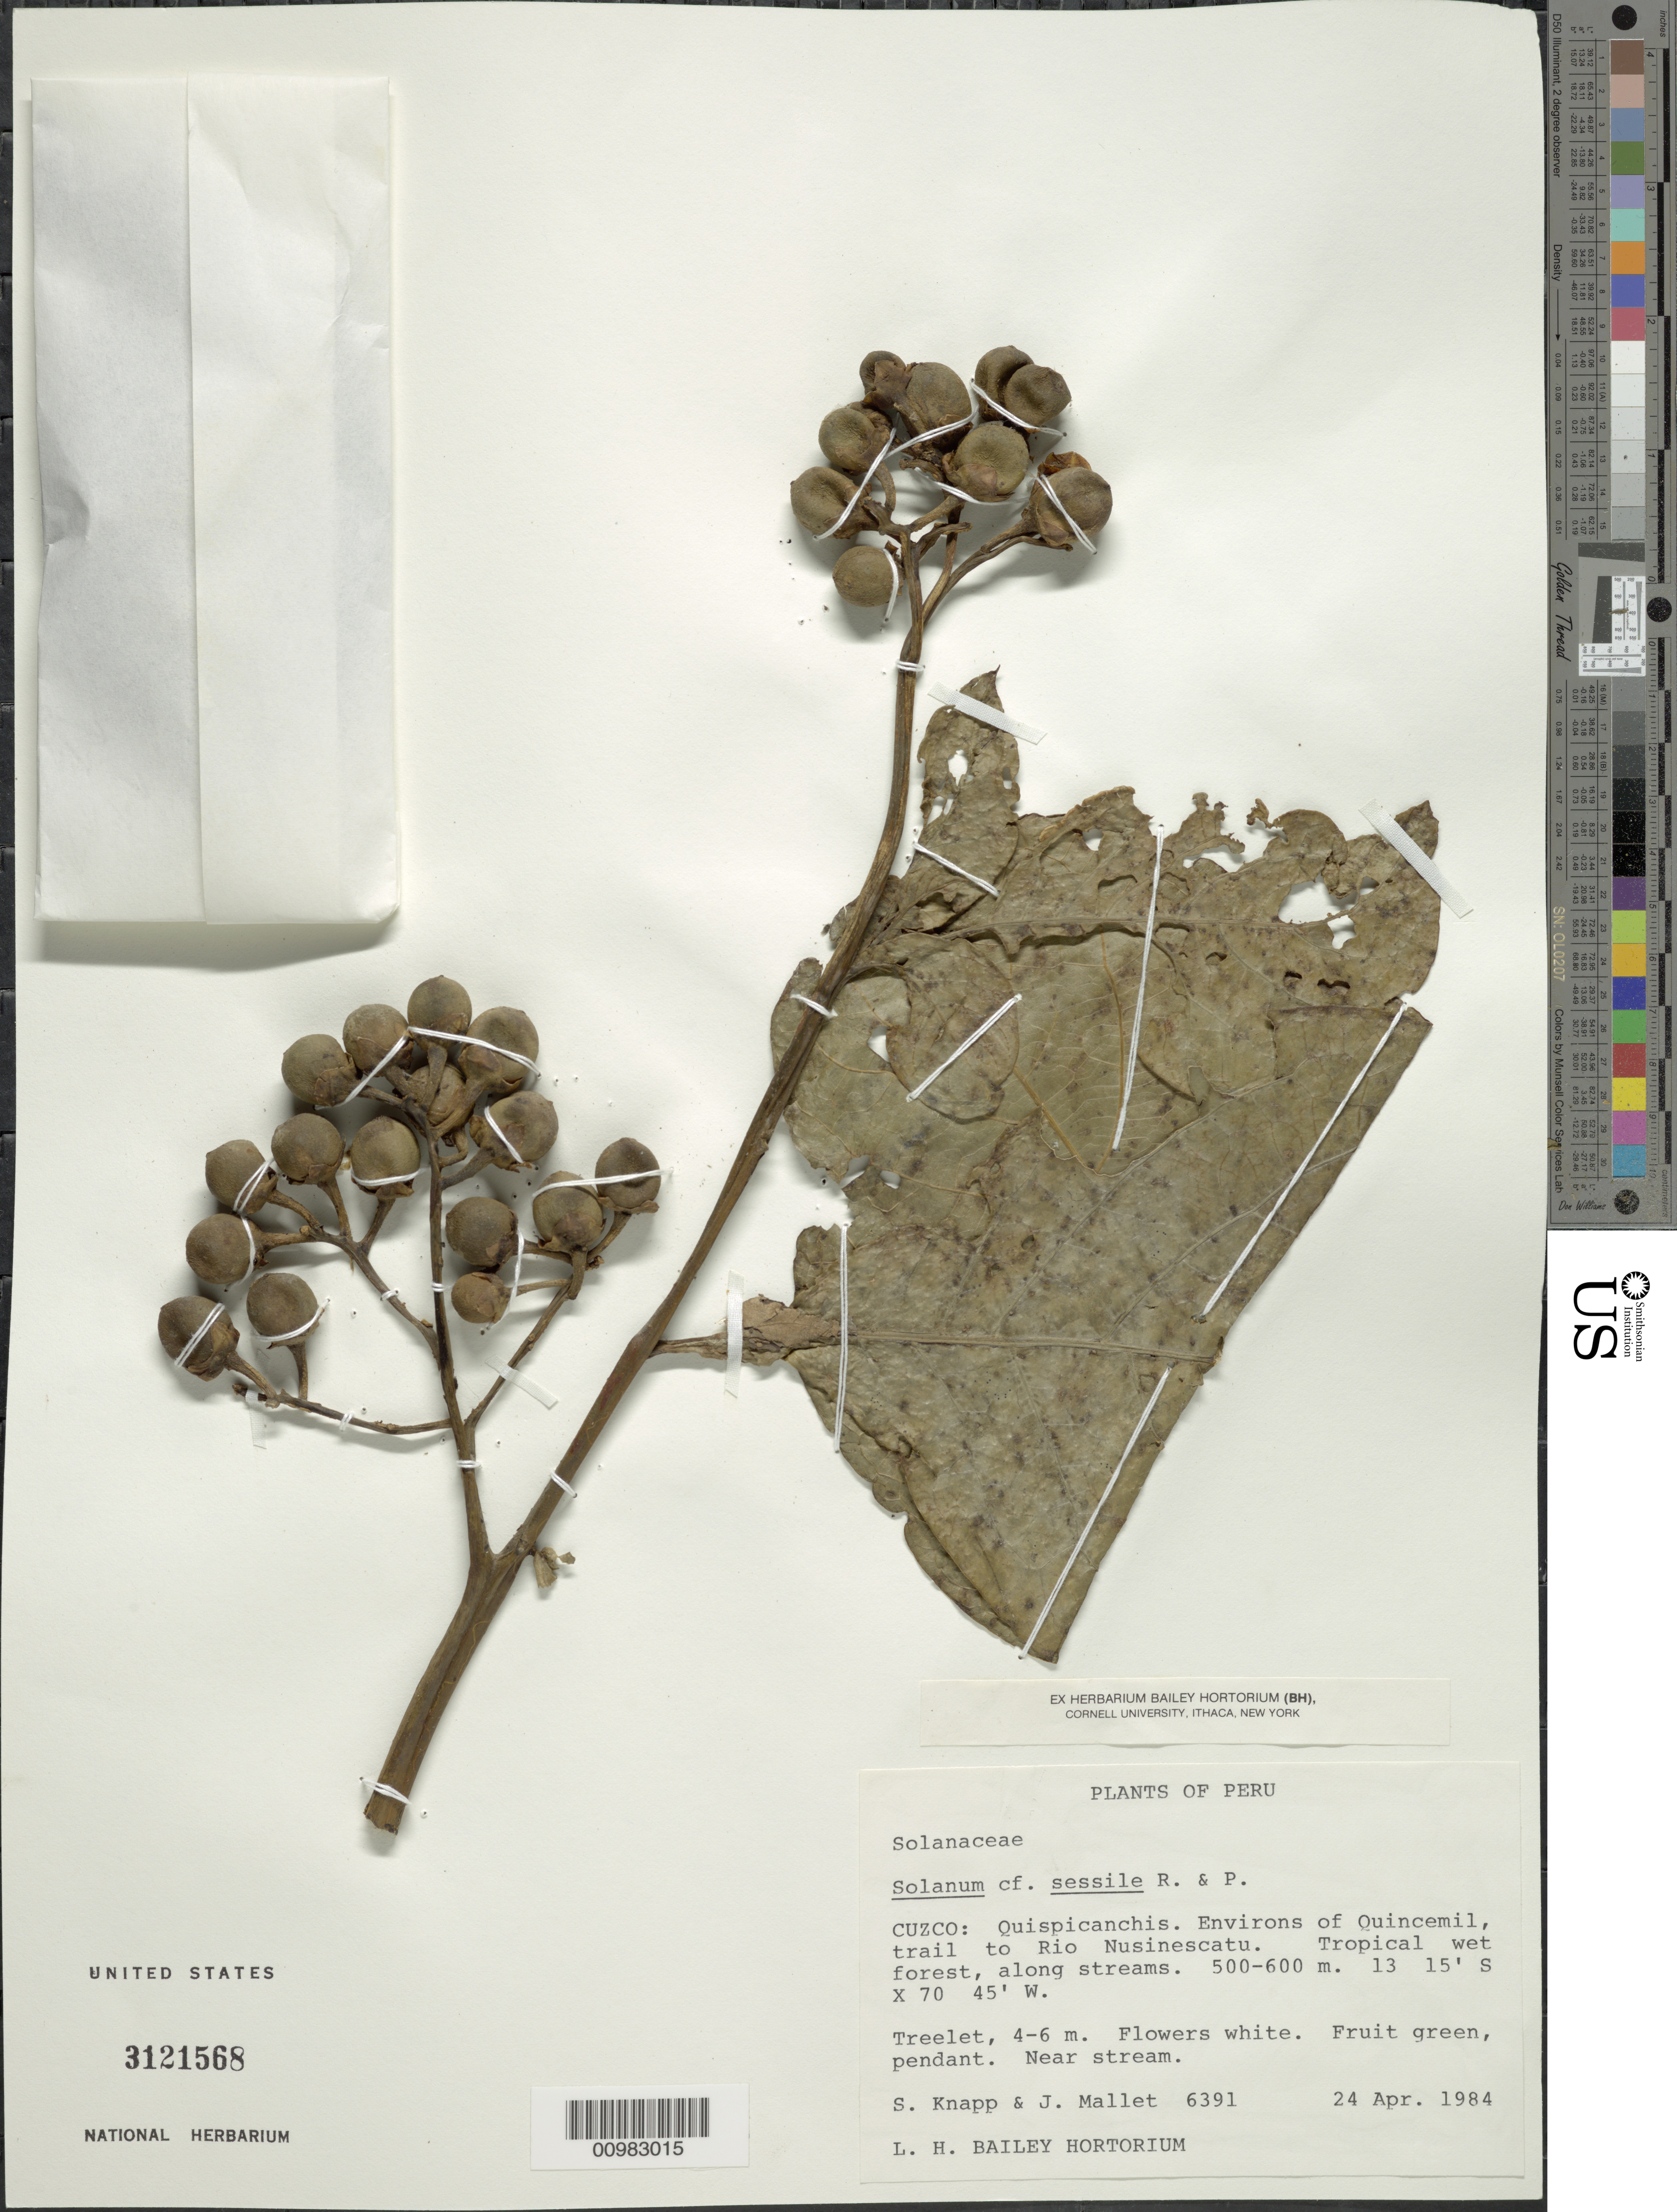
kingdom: Plantae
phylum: Tracheophyta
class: Magnoliopsida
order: Solanales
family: Solanaceae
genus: Solanum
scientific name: Solanum sessile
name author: Ruiz & Pav.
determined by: Knapp, S. D.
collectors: S. Knapp & J. Mallet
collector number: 6391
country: Peru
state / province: Cusco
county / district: Quispicanchis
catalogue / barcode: US 3121568